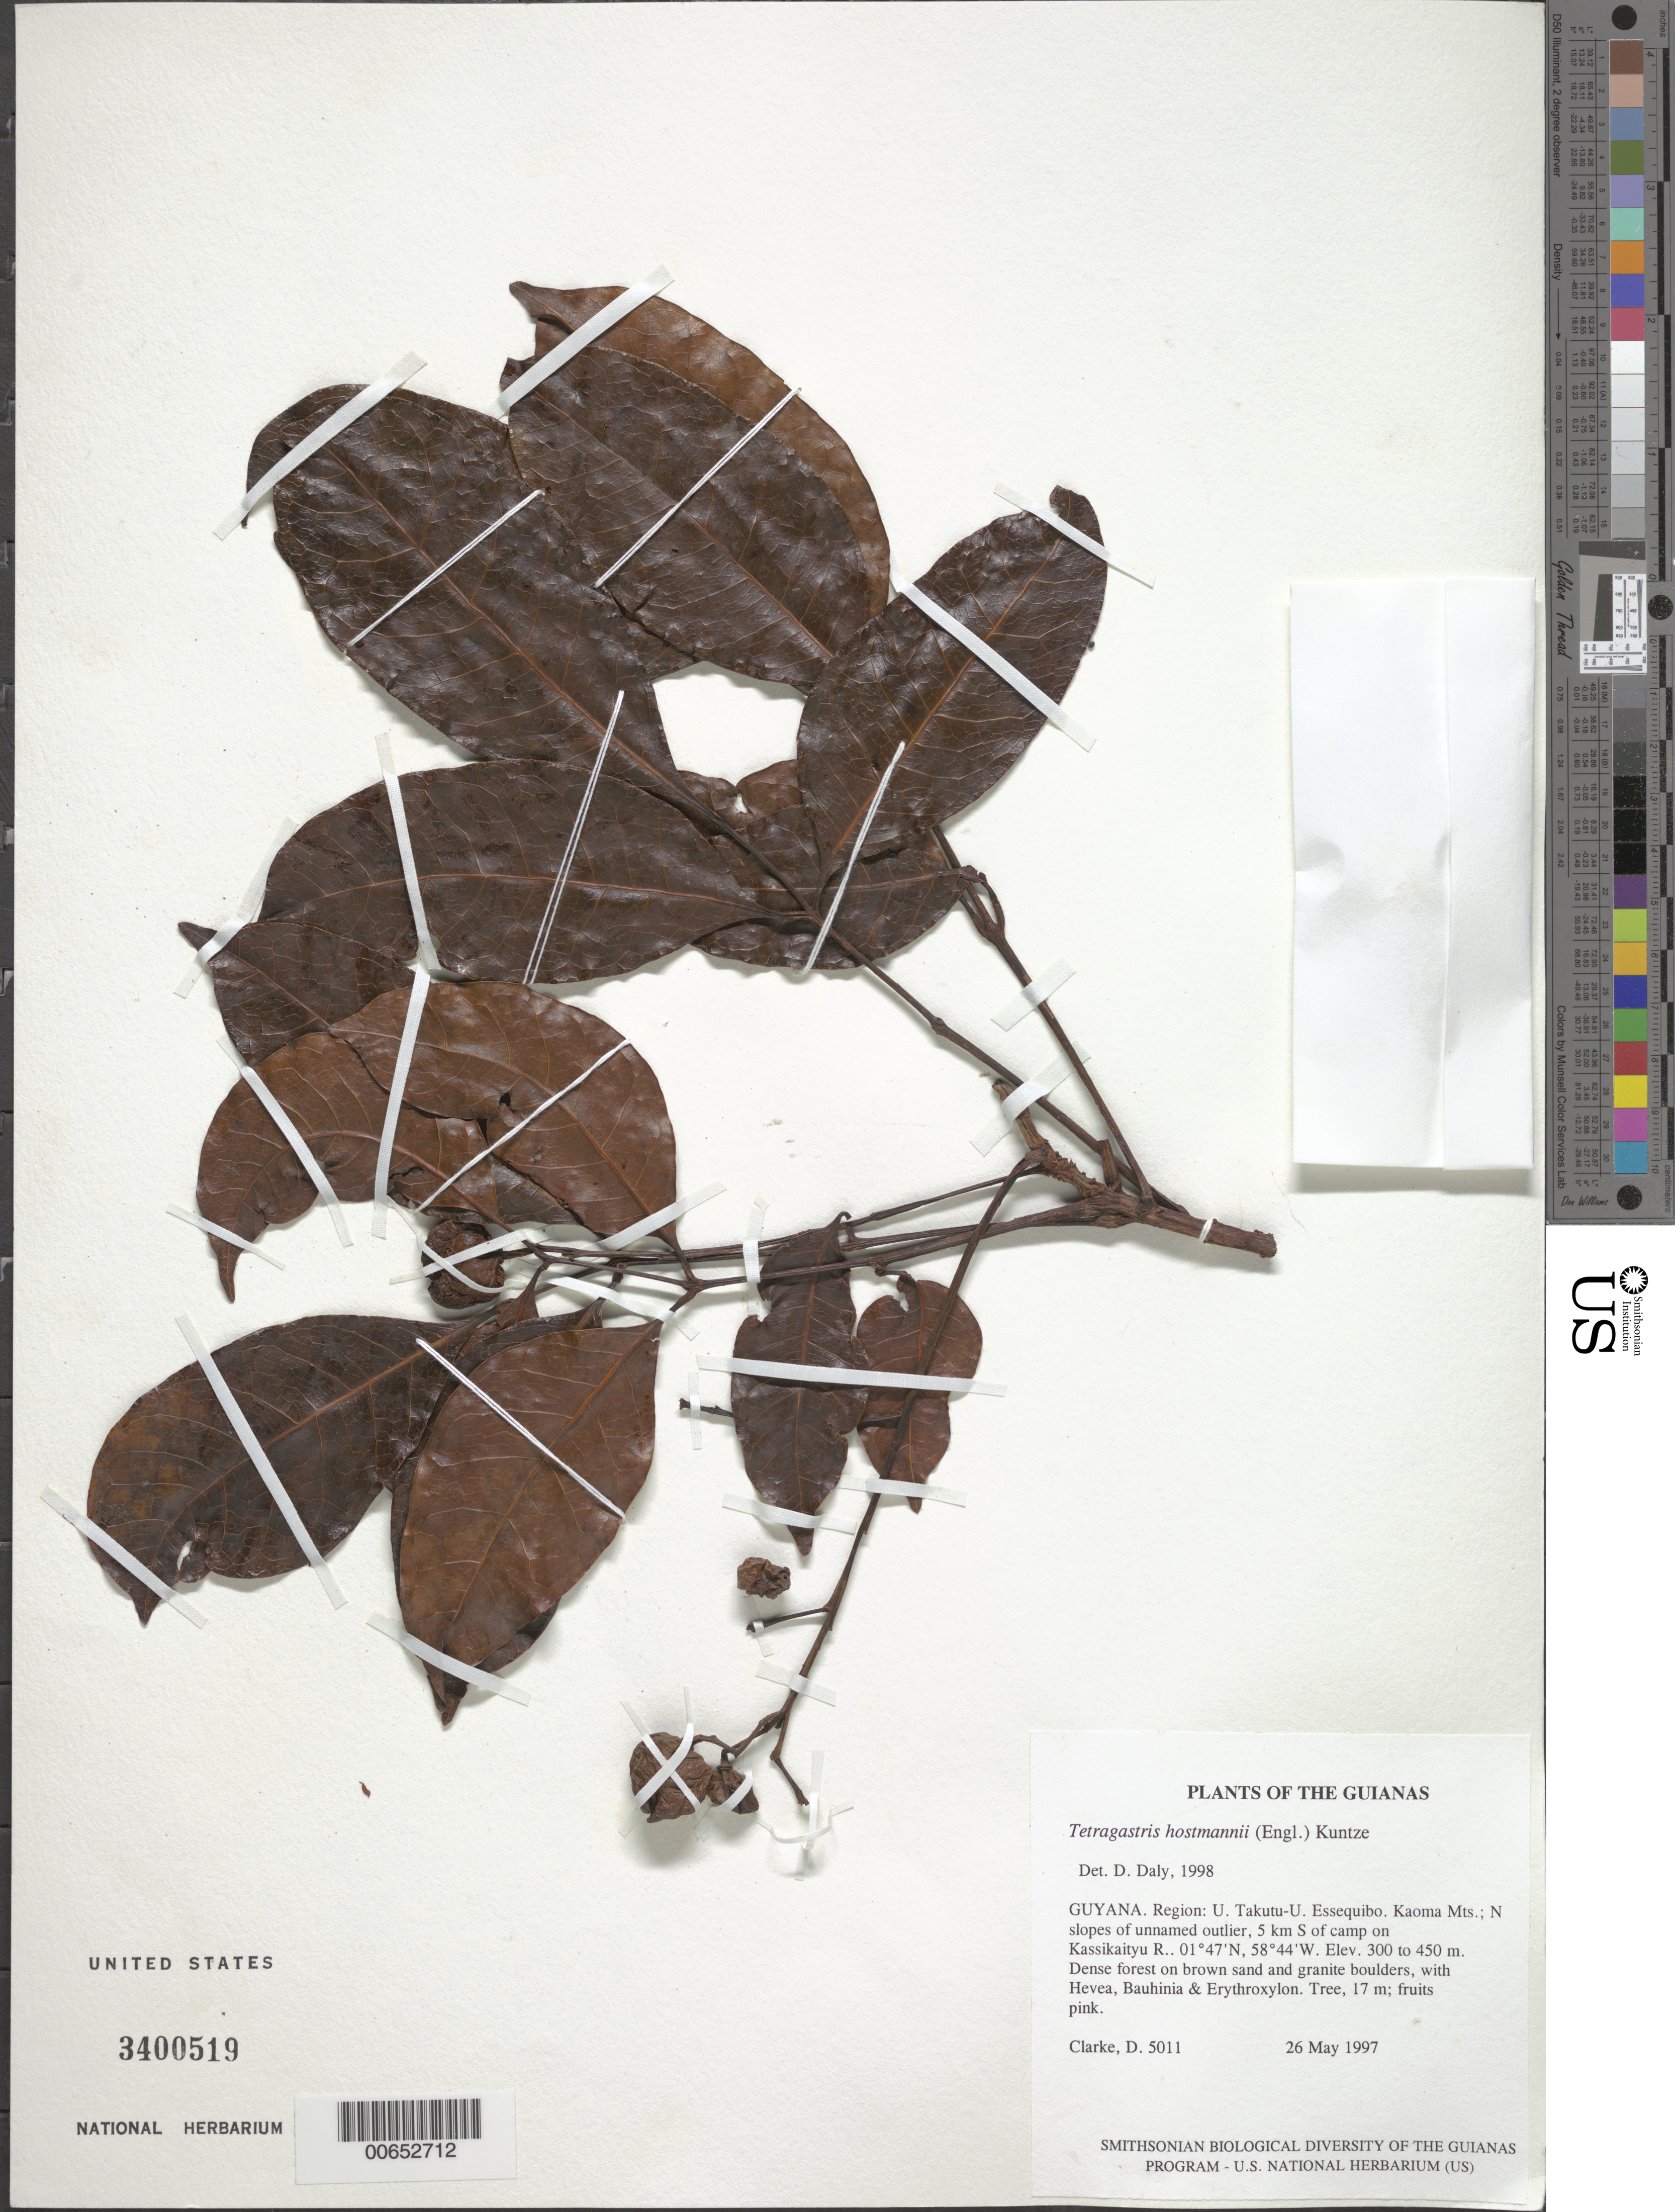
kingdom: Plantae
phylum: Tracheophyta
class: Magnoliopsida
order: Sapindales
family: Burseraceae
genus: Tetragastris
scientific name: Tetragastris hostmannii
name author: (Engl.) Kuntze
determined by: Daly, D. C.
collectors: H. D. Clarke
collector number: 5011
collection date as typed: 26 May 1997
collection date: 1997-05-26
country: Guyana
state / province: U. Takutu-U. Essequibo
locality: Kaoma Mts.; N slopes of unnamed outlier, 5 km S of camp on Kassikaityu R.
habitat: Dense forest on brown sand and granite boulders, with Hevea, Bauhinia & Erythroxylum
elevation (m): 300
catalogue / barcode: US 3400519